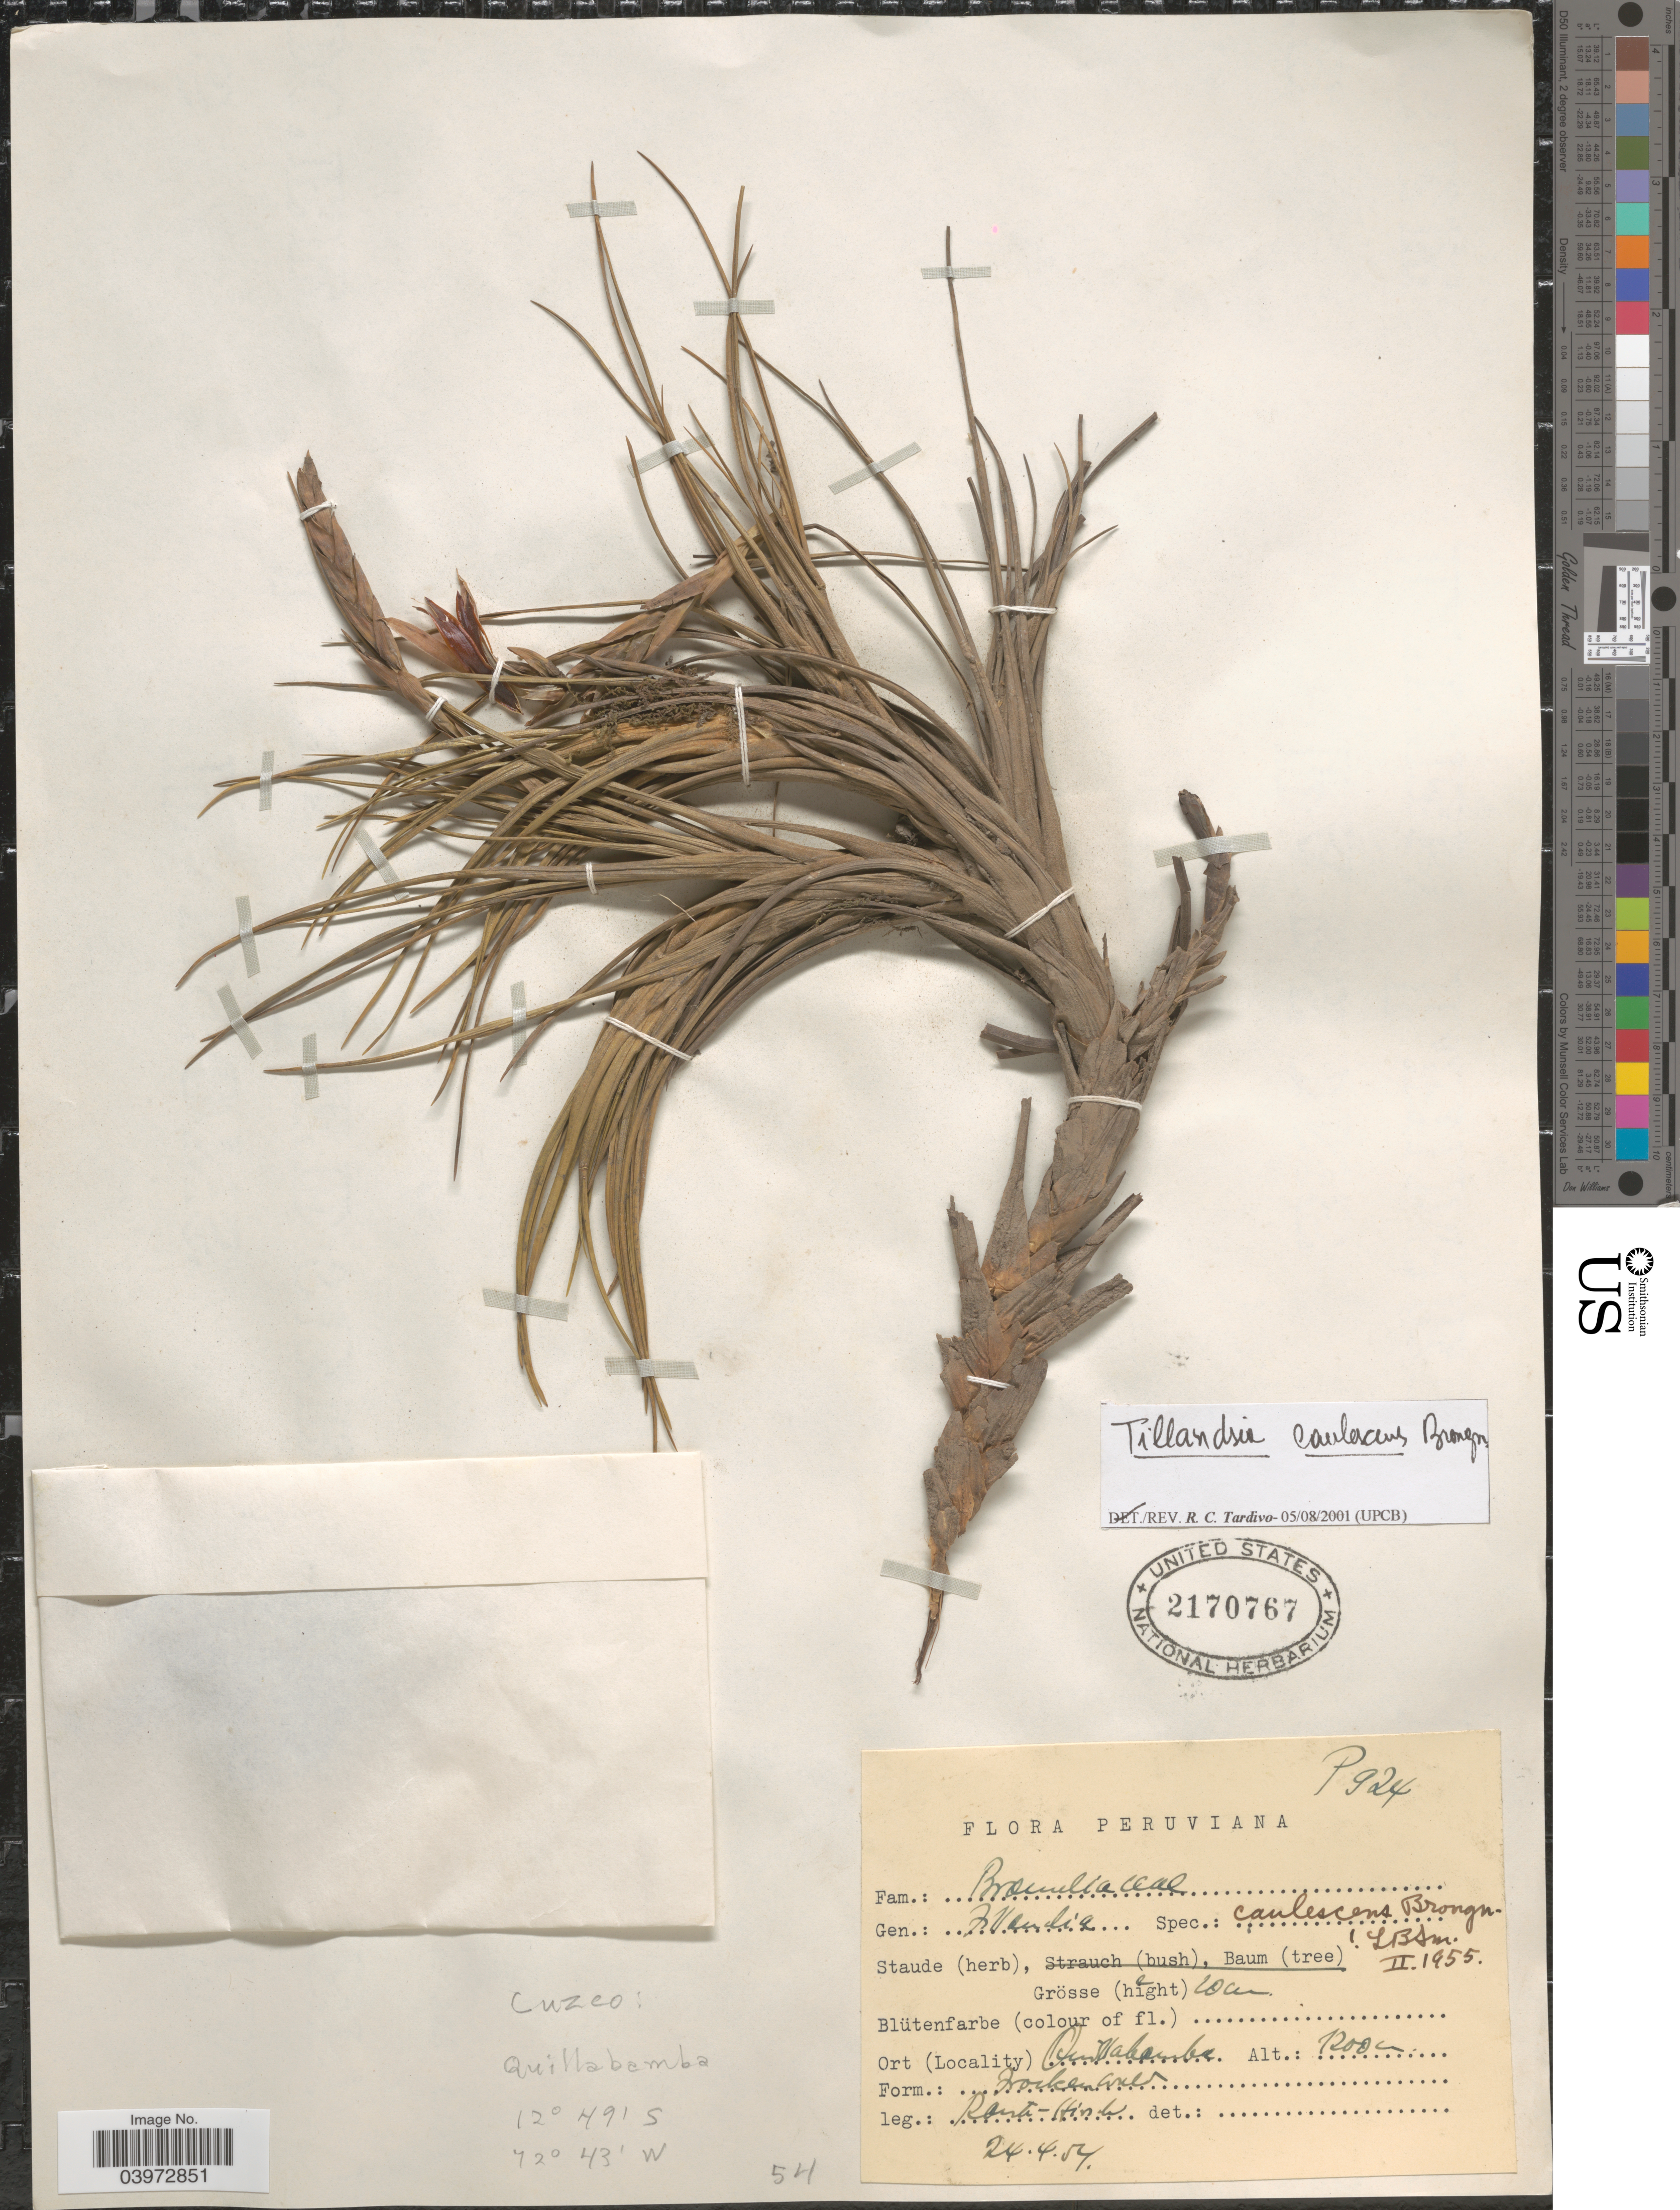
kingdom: Plantae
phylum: Tracheophyta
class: Liliopsida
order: Poales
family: Bromeliaceae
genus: Tillandsia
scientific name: Tillandsia caulescens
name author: Brongn. ex Baker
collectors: -. Rauh & Hirsch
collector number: P924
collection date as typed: Transcribed d/m/y: 24/4/54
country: Peru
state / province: Cusco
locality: Cuzco: Quillabamba.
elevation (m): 1200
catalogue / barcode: US 2170767